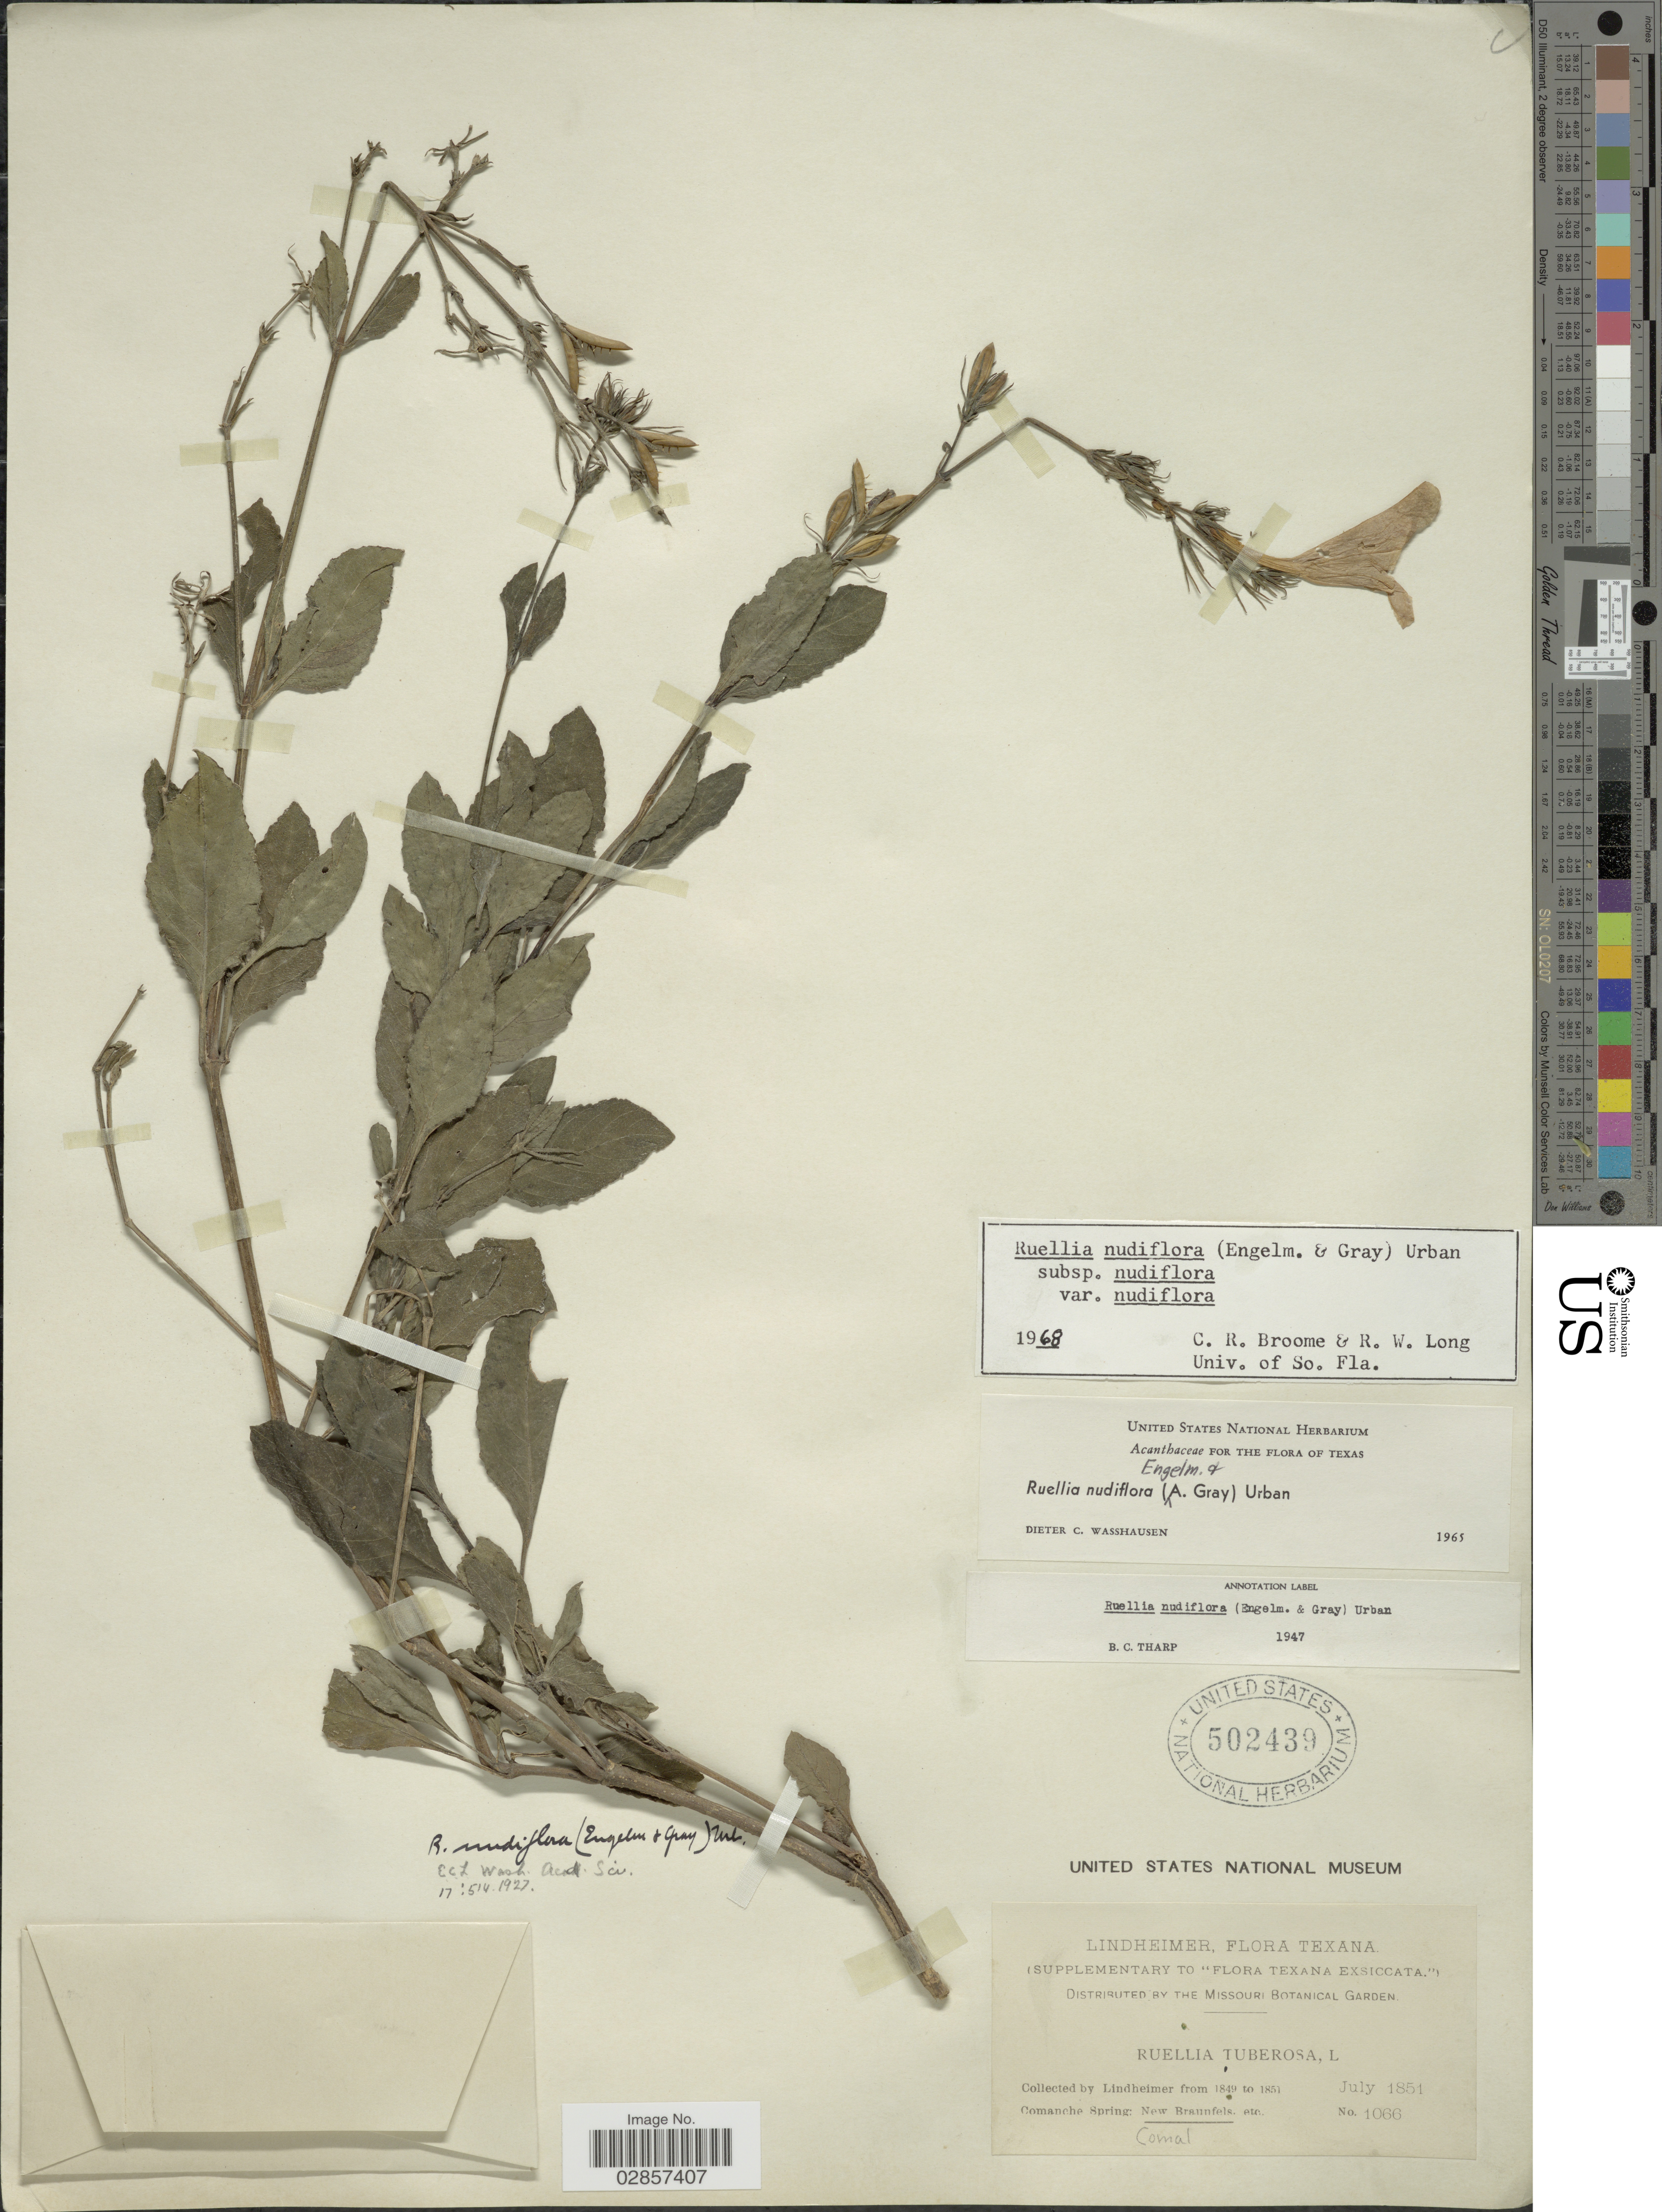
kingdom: Plantae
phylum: Tracheophyta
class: Magnoliopsida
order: Lamiales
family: Acanthaceae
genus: Ruellia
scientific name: Ruellia nudiflora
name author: (Engelm. & A. Gray) Urb.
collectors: F. Lindheimer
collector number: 1066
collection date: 1851-07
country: United States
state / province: Texas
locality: Comanche Spring: New Braunfels. etc. Comal.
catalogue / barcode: US 502439